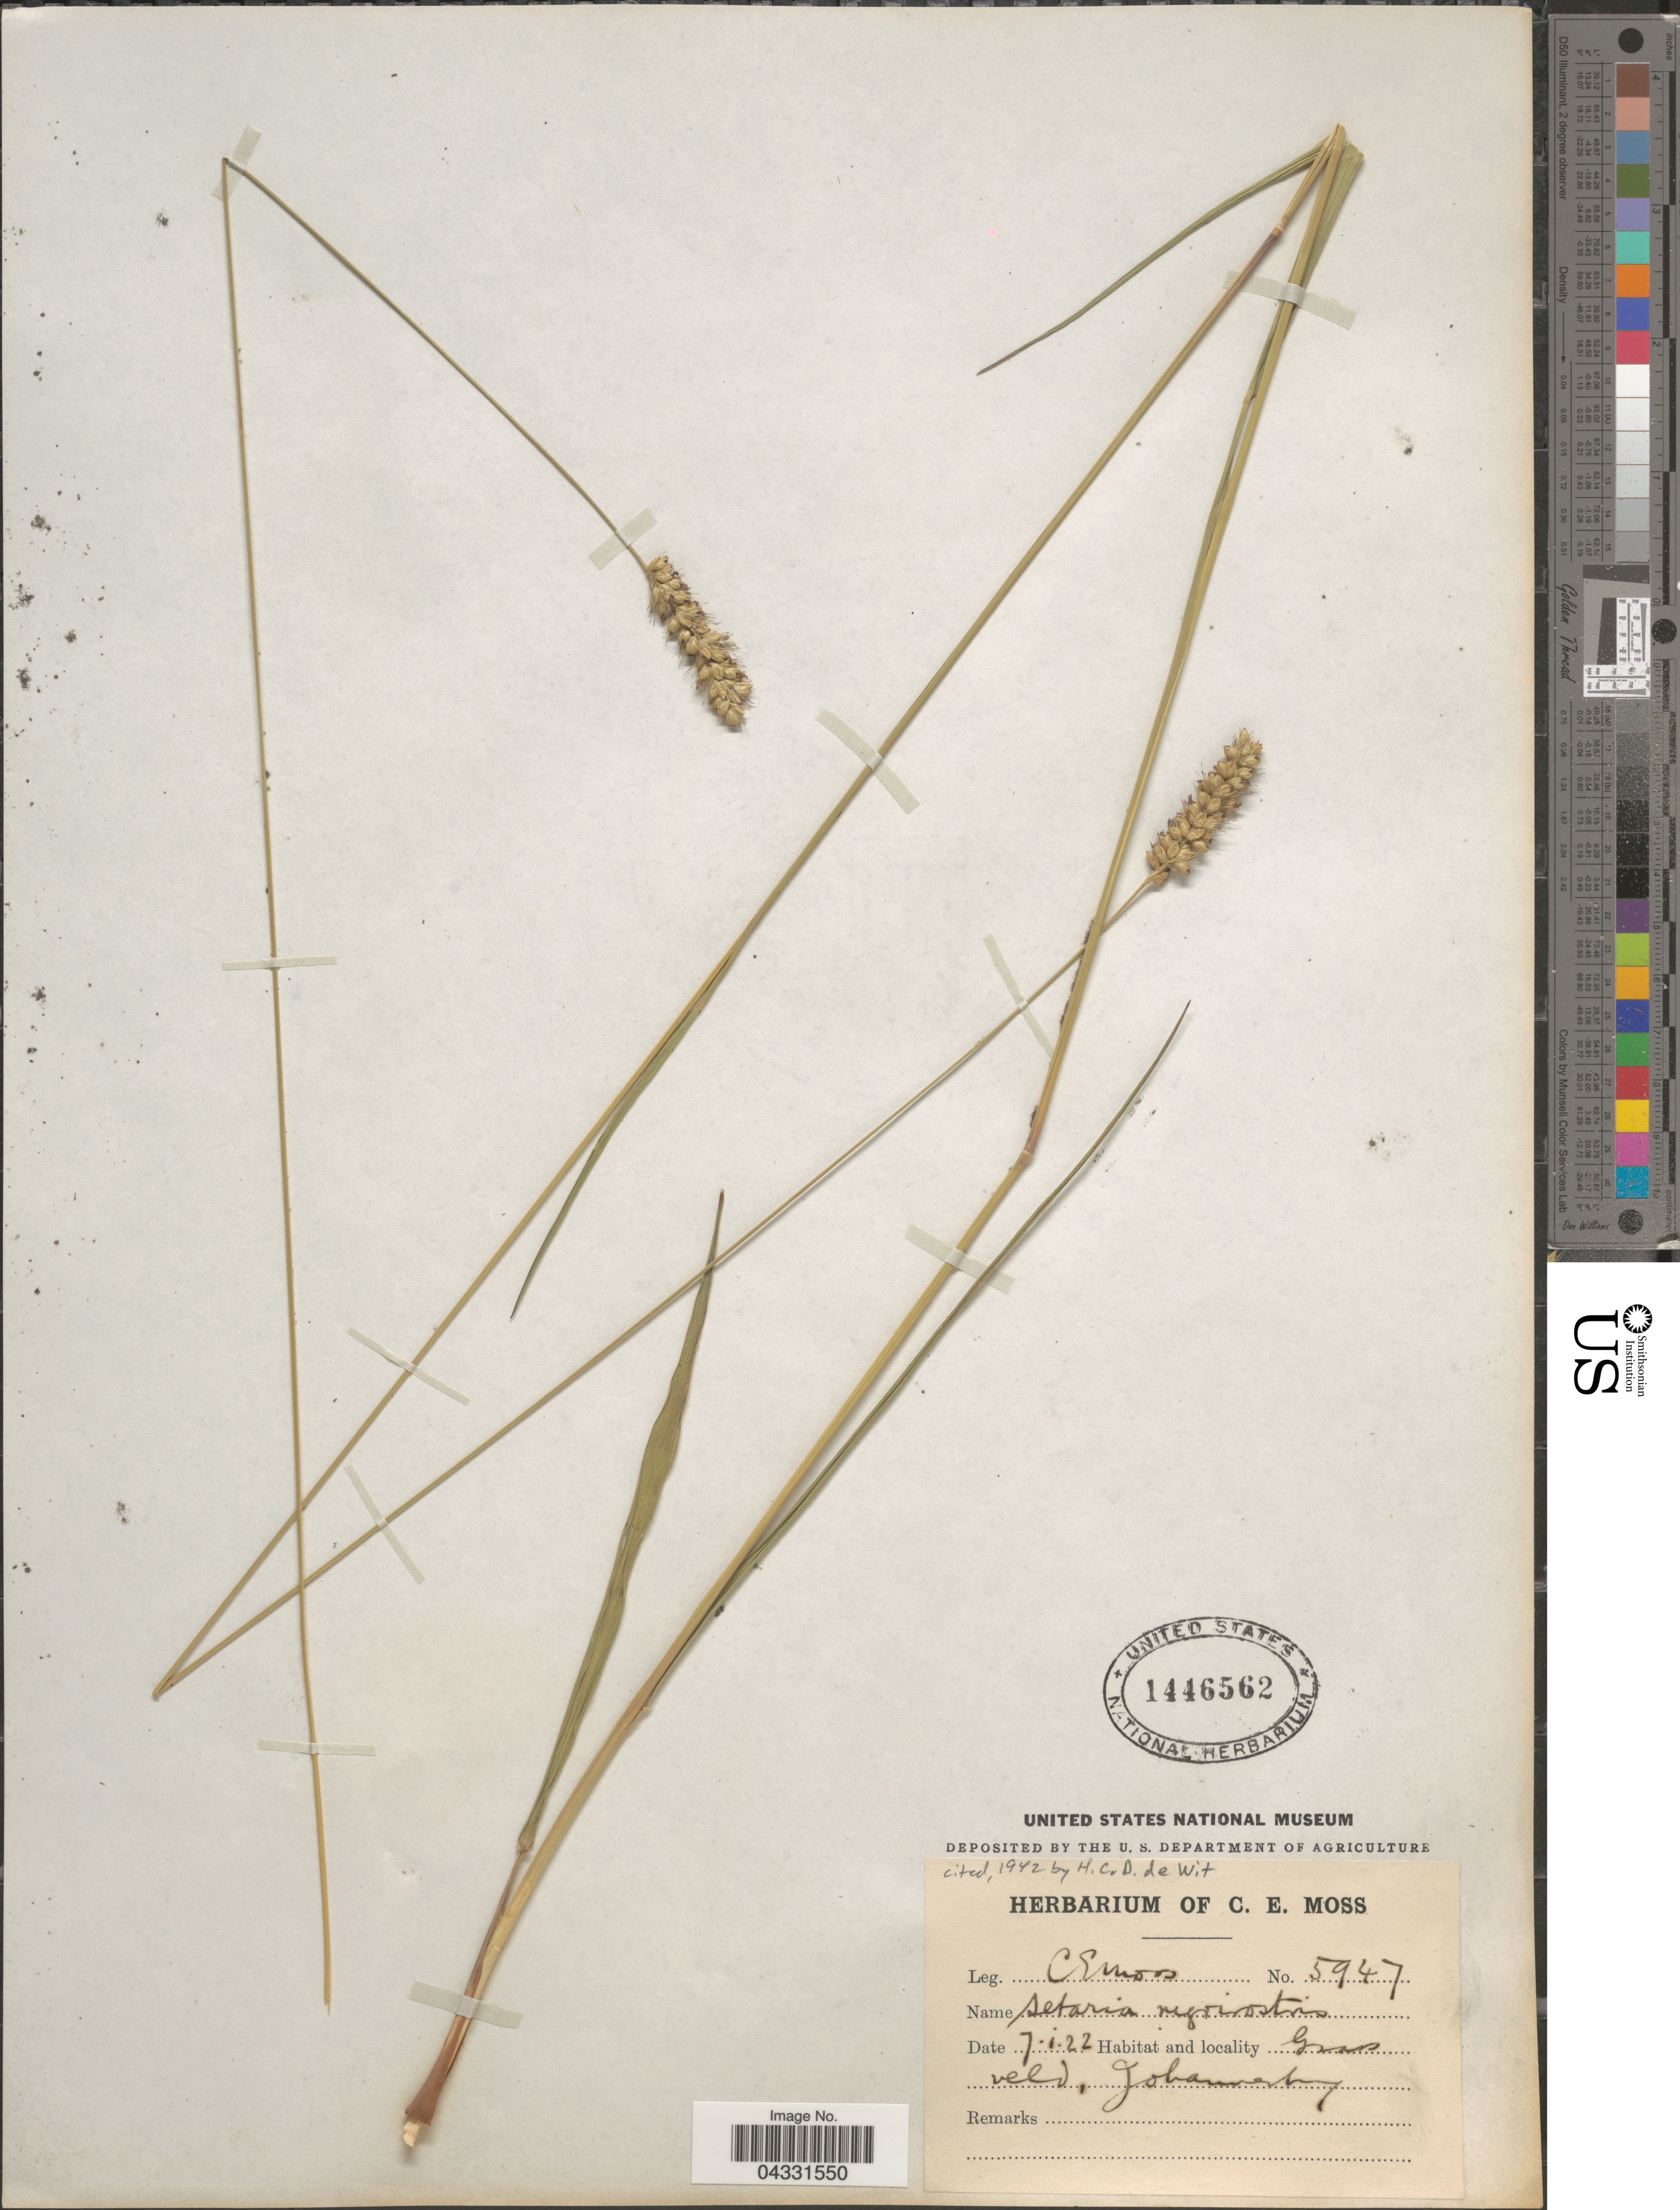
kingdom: Plantae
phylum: Tracheophyta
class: Liliopsida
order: Poales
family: Poaceae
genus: Setaria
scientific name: Setaria nigrirostris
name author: (Nees) Durand & Schinz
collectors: C. E. Moss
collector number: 5947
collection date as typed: Transcribed d/m/y: 7/1/22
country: South Africa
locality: Grass veld, Johannesburg.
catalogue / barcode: US 1446562